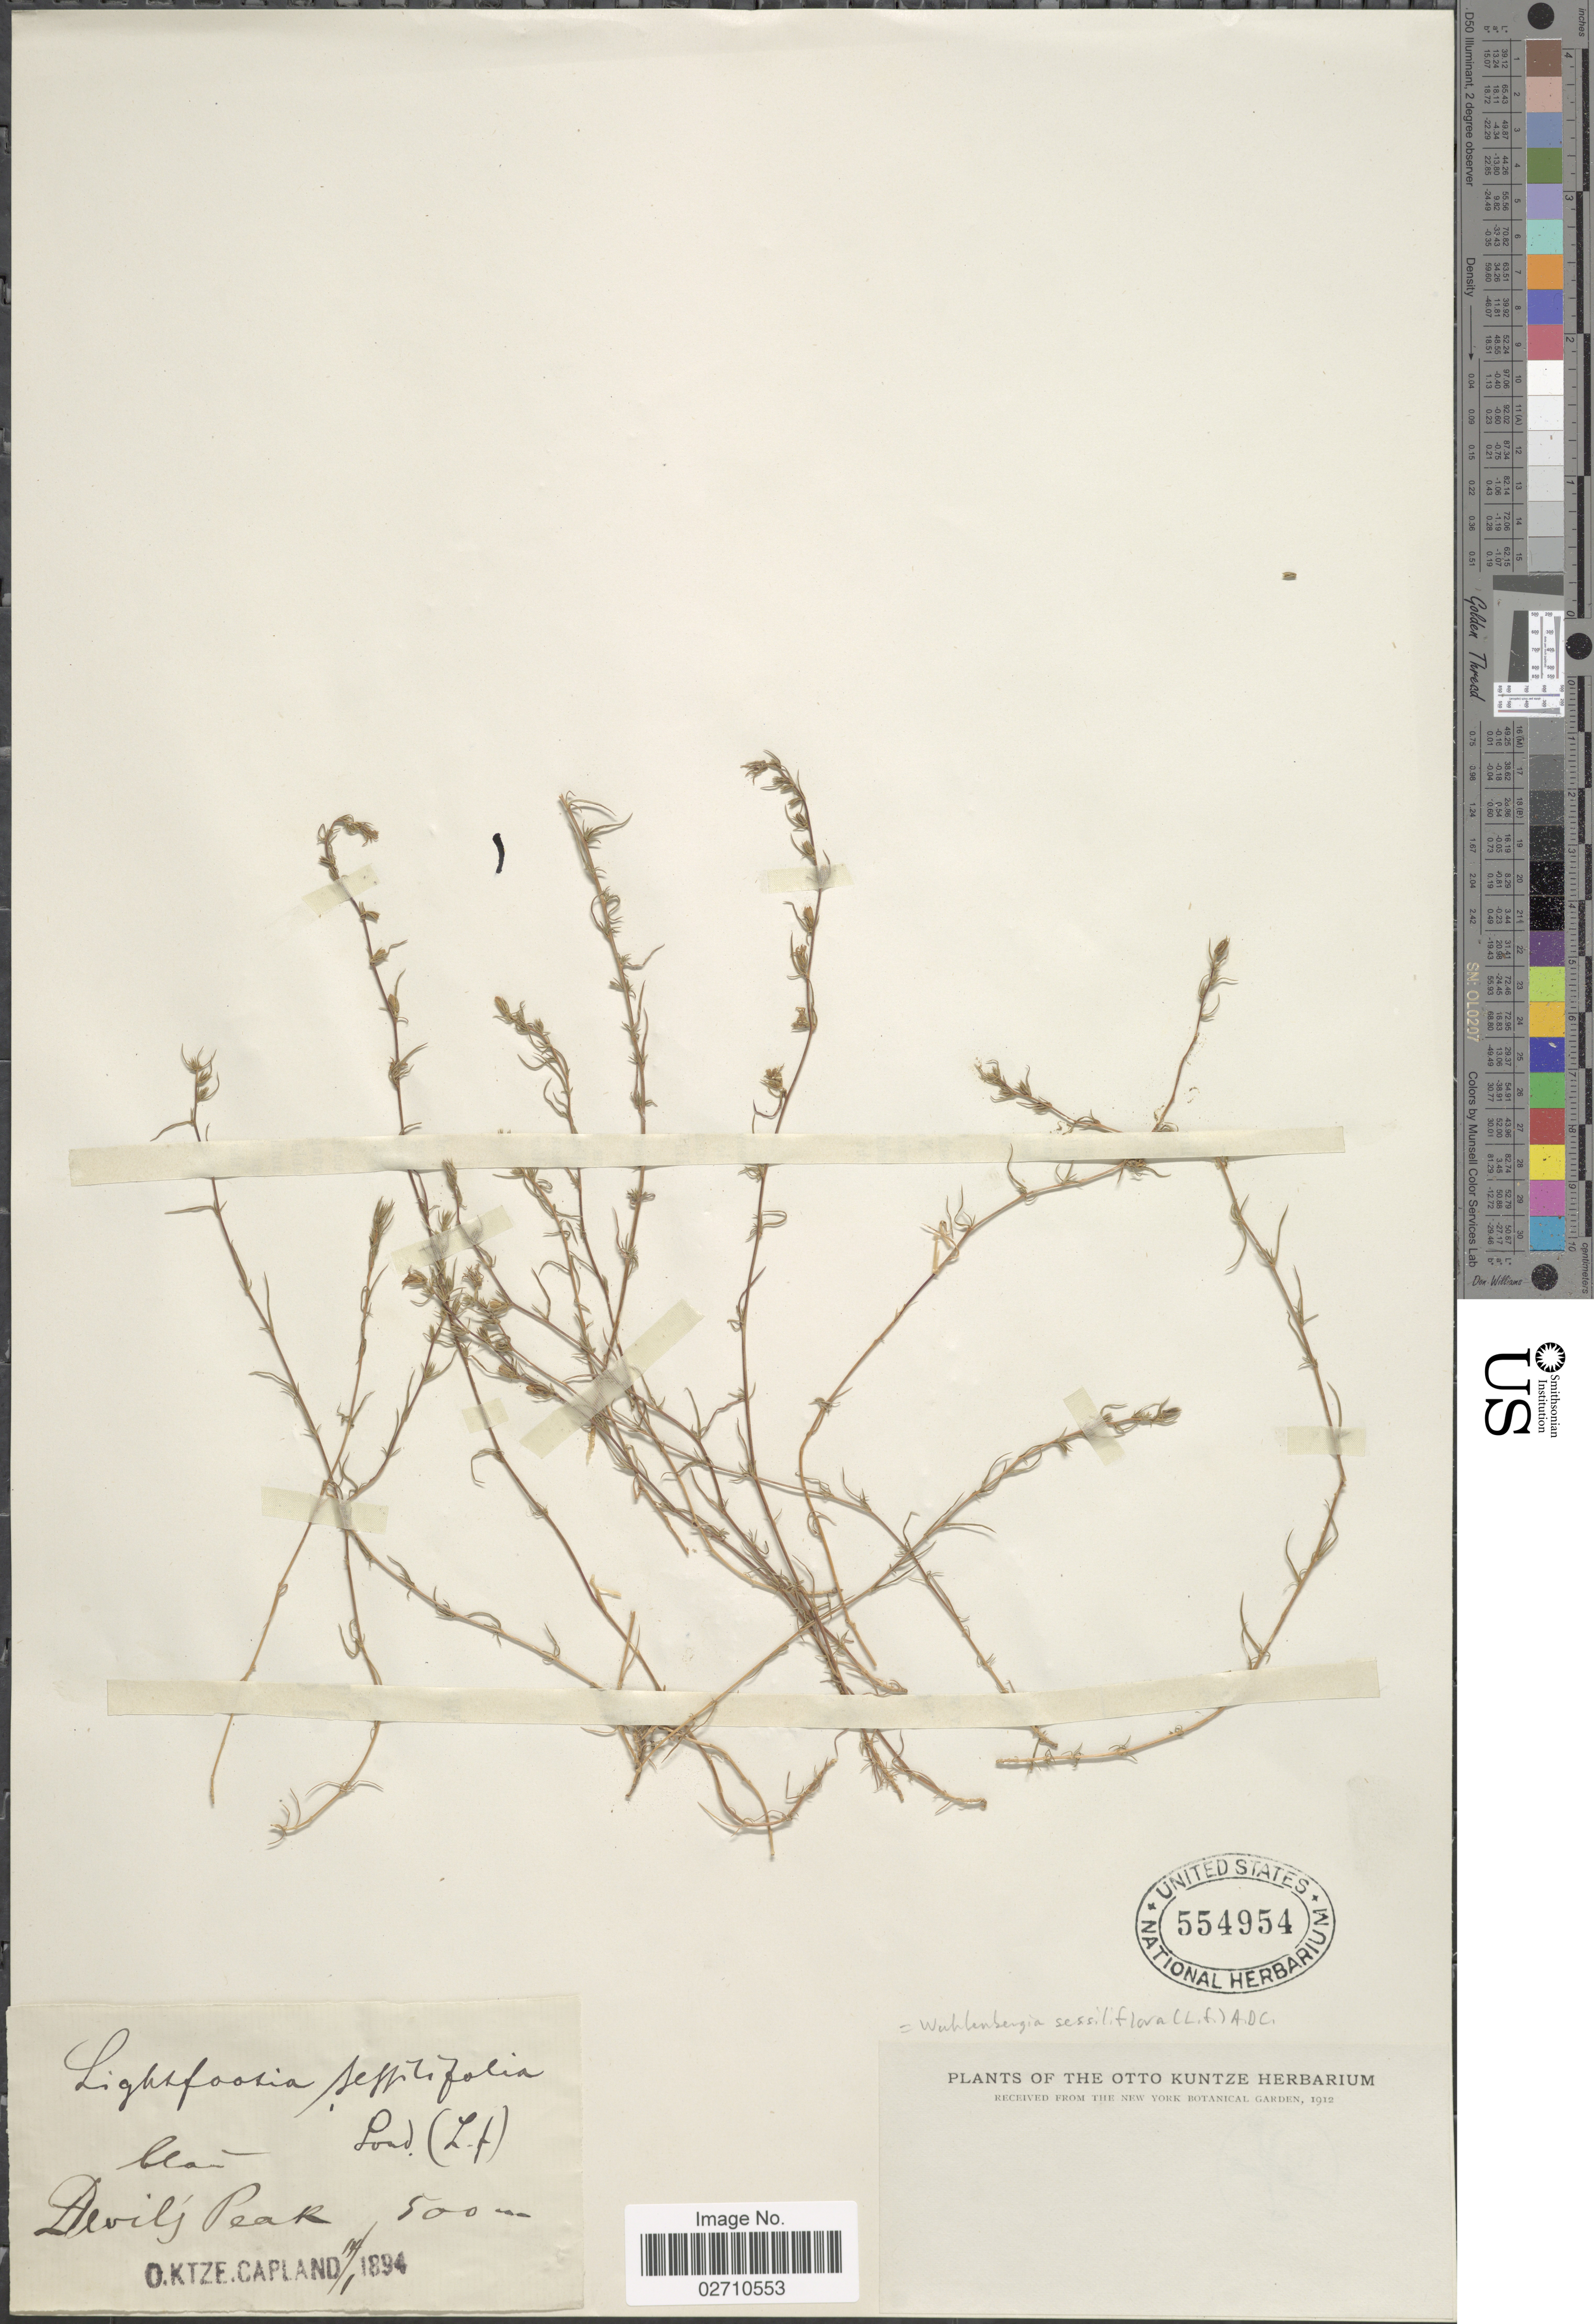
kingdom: Plantae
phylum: Tracheophyta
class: Magnoliopsida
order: Asterales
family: Campanulaceae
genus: Wahlenbergia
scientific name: Wahlenbergia sessiliflora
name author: Brehmer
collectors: C.E.O. Kuntze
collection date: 1894-01-14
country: South Africa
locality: Devils Peak, Capland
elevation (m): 500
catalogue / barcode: US 554954